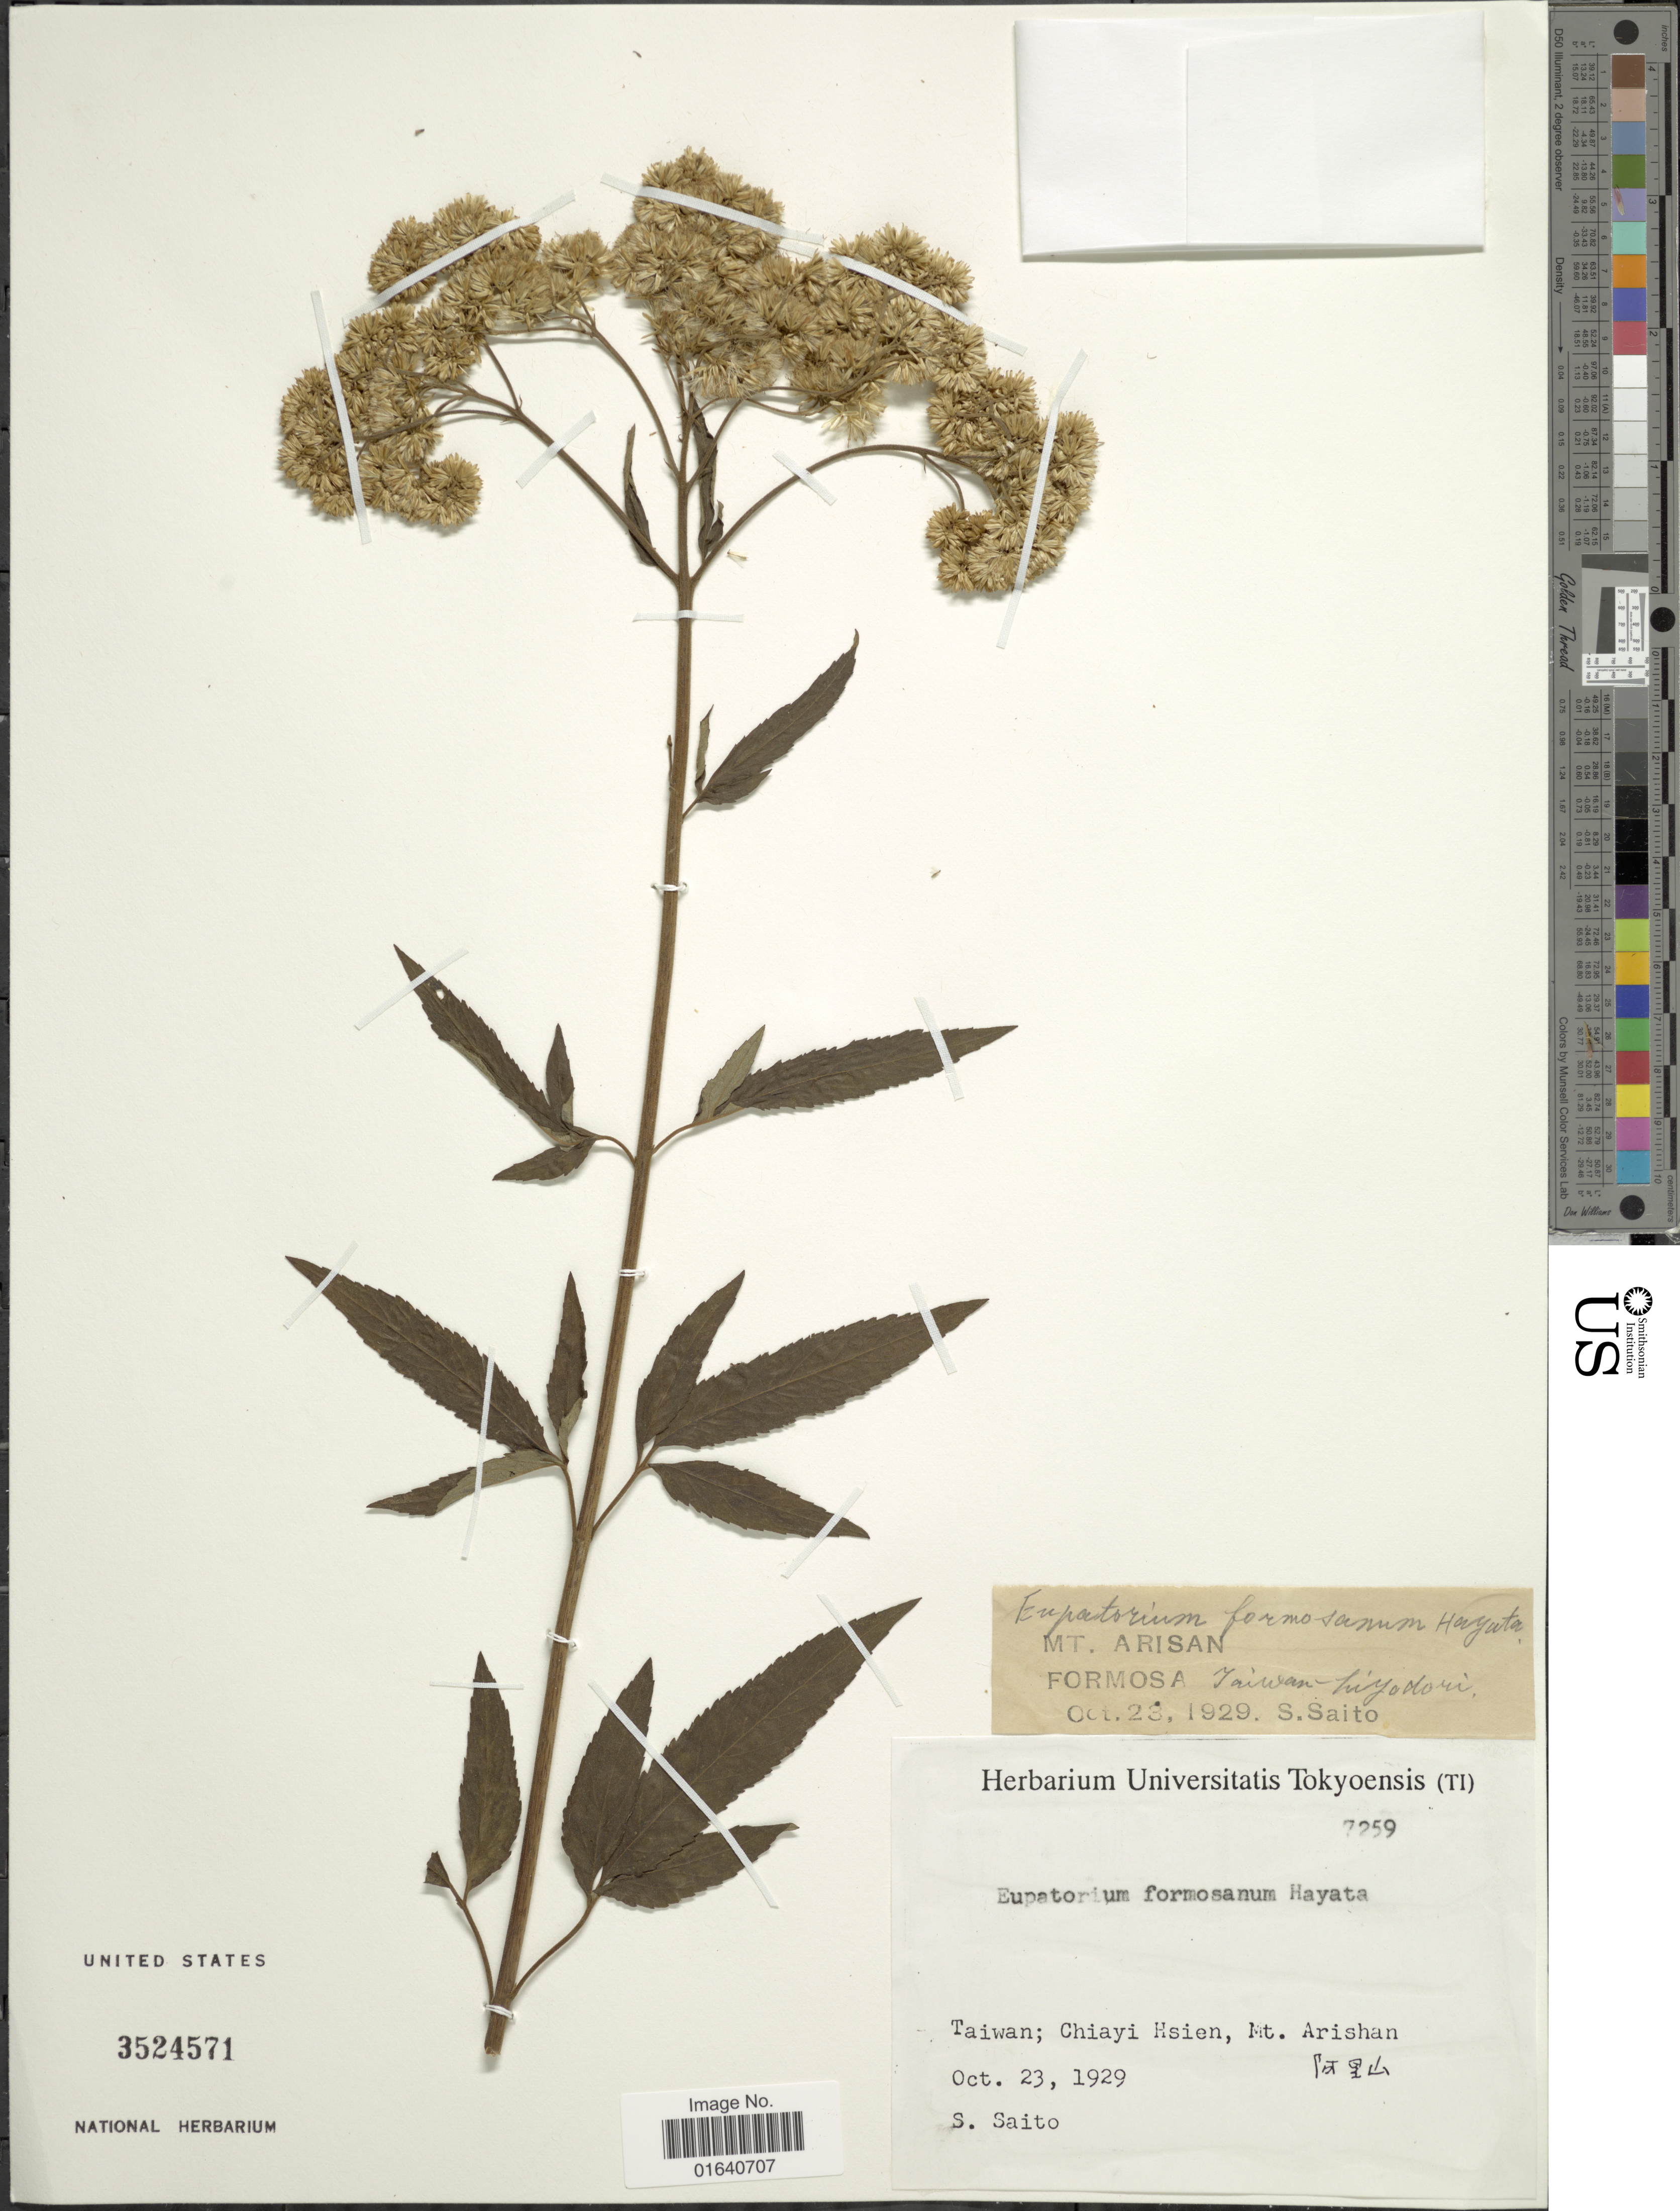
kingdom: Plantae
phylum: Tracheophyta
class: Magnoliopsida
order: Asterales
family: Asteraceae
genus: Eupatorium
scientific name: Eupatorium formosanum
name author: Hayata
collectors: S. Saito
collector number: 7259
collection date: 1929-10-23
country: Taiwan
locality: Chiayi Hsien, Mt Arishan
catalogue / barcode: US 3524571